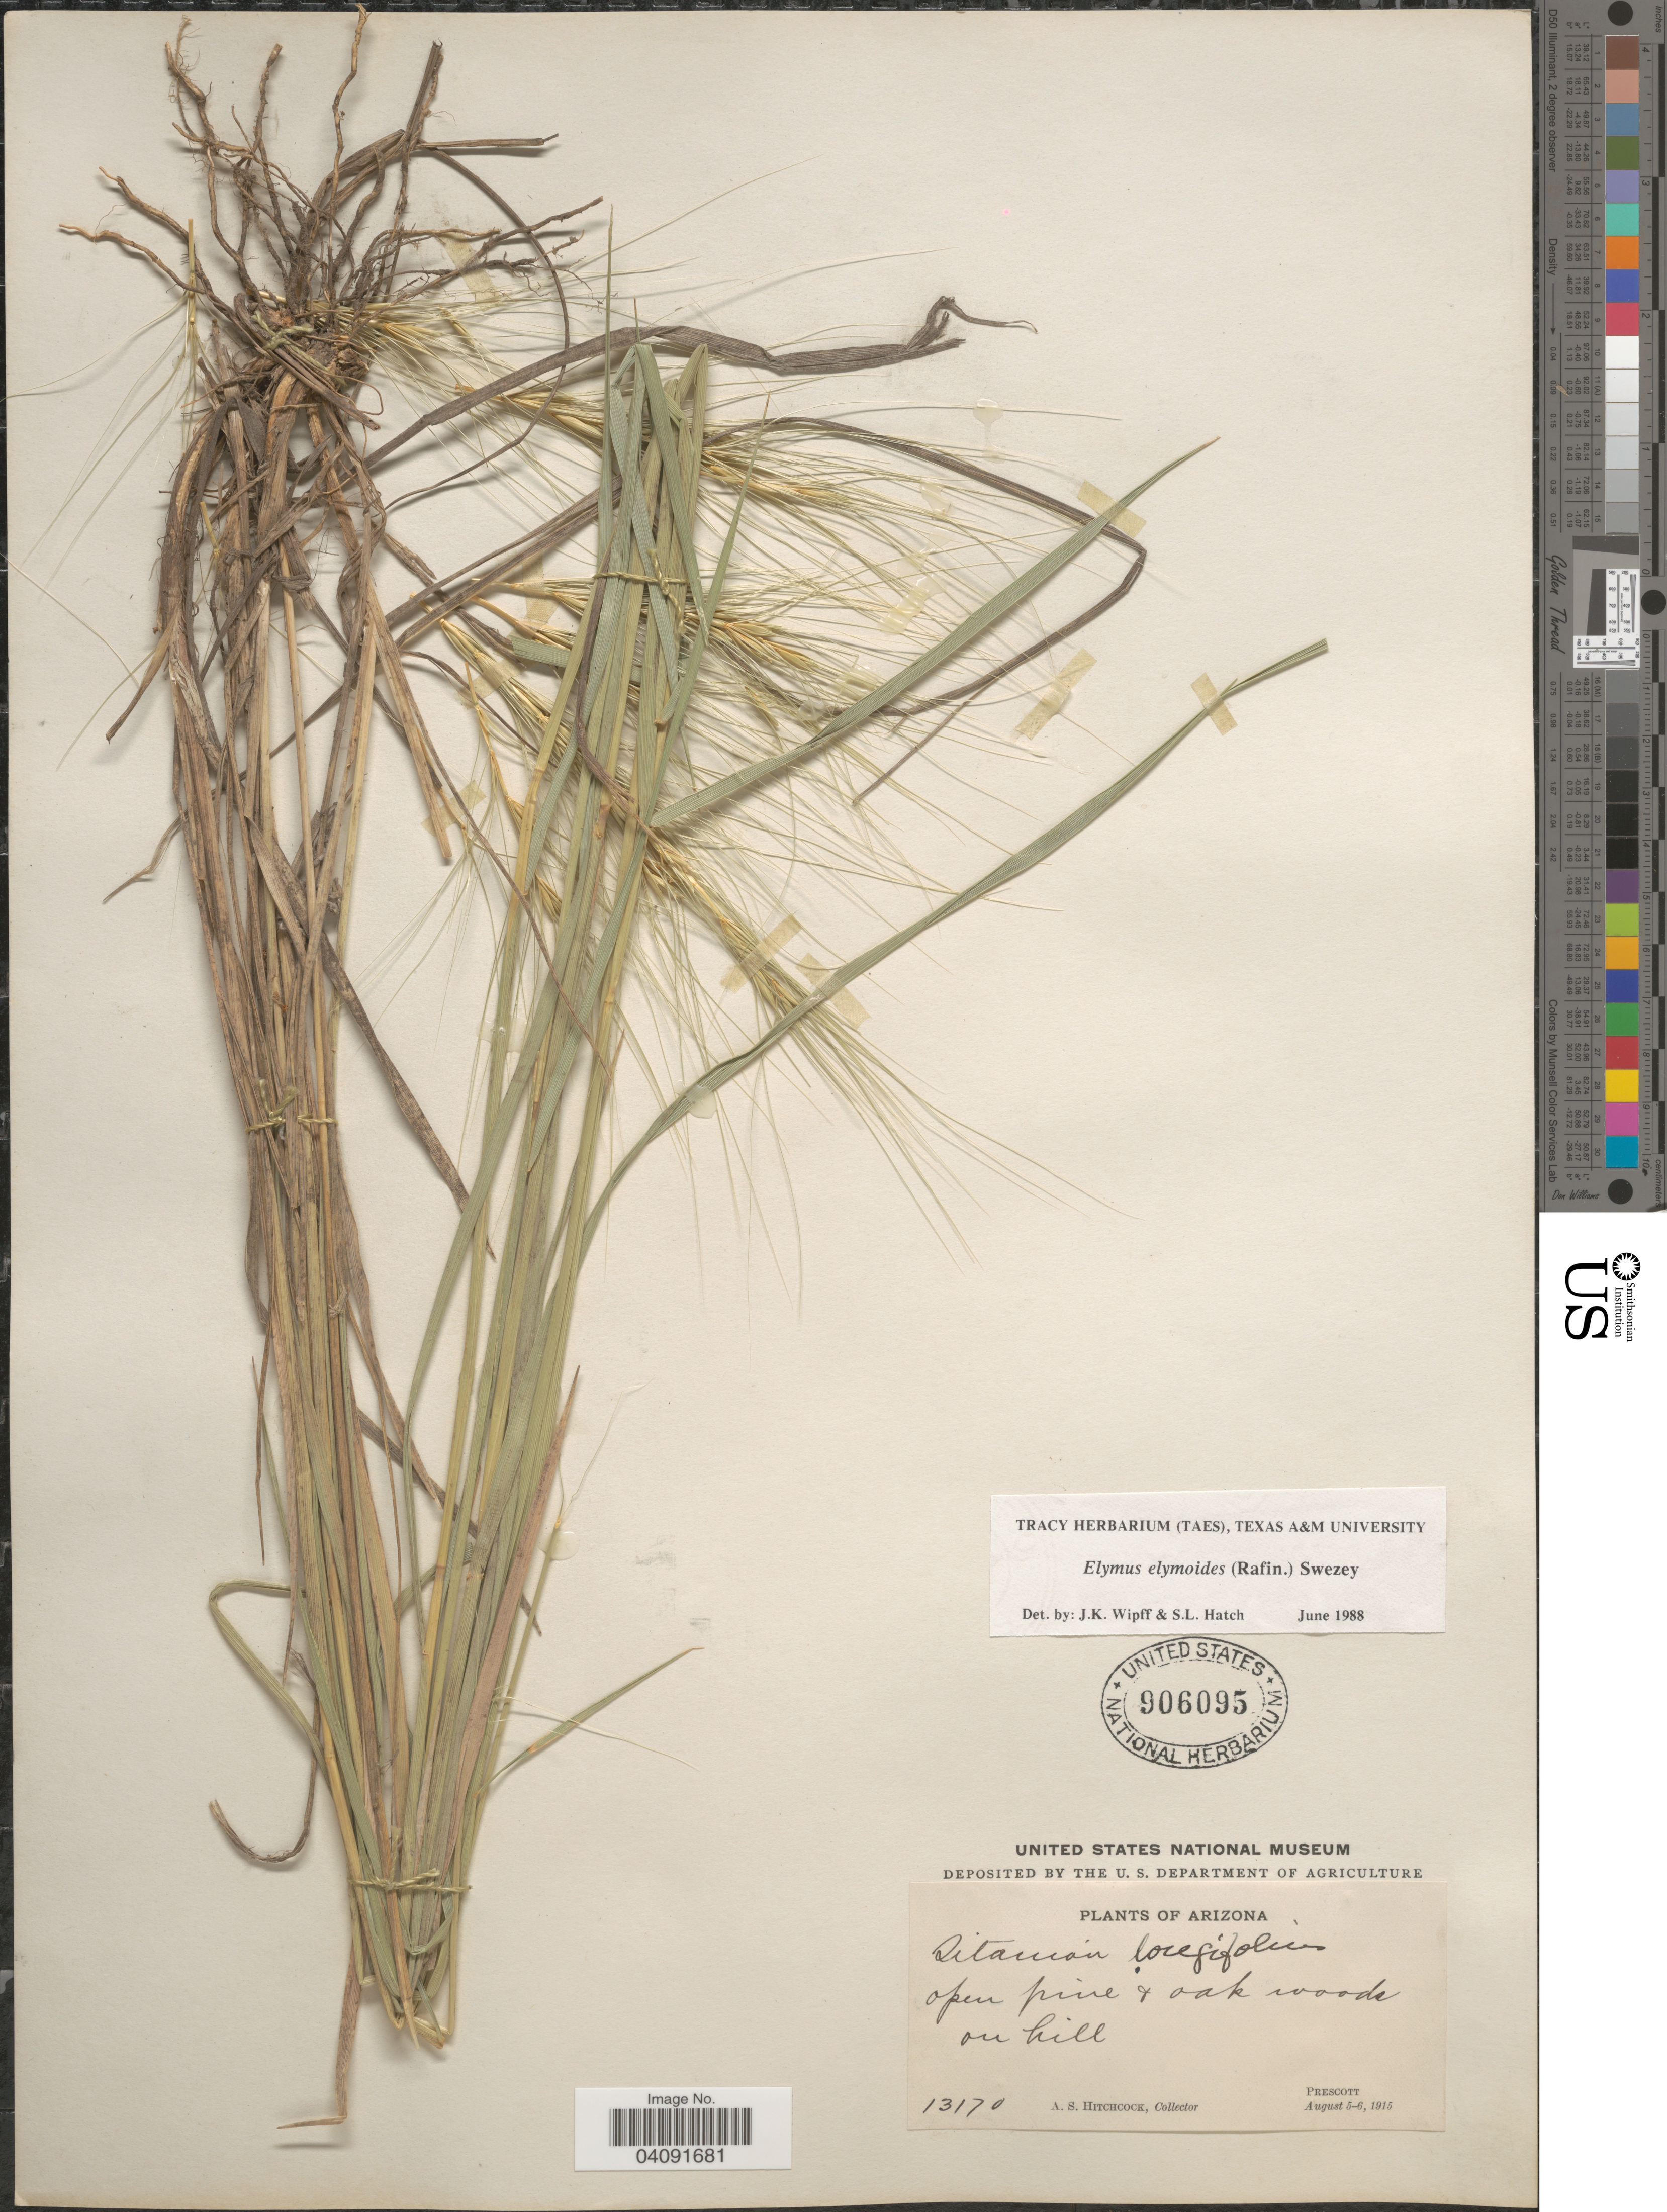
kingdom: Plantae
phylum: Tracheophyta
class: Liliopsida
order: Poales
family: Poaceae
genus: Elymus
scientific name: Elymus elymoides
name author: (Raf.) Swezey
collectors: A. S. Hitchcock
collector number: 13170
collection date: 1915-08-05/1915-08-06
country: United States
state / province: Arizona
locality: Prescott.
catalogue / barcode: US 906095